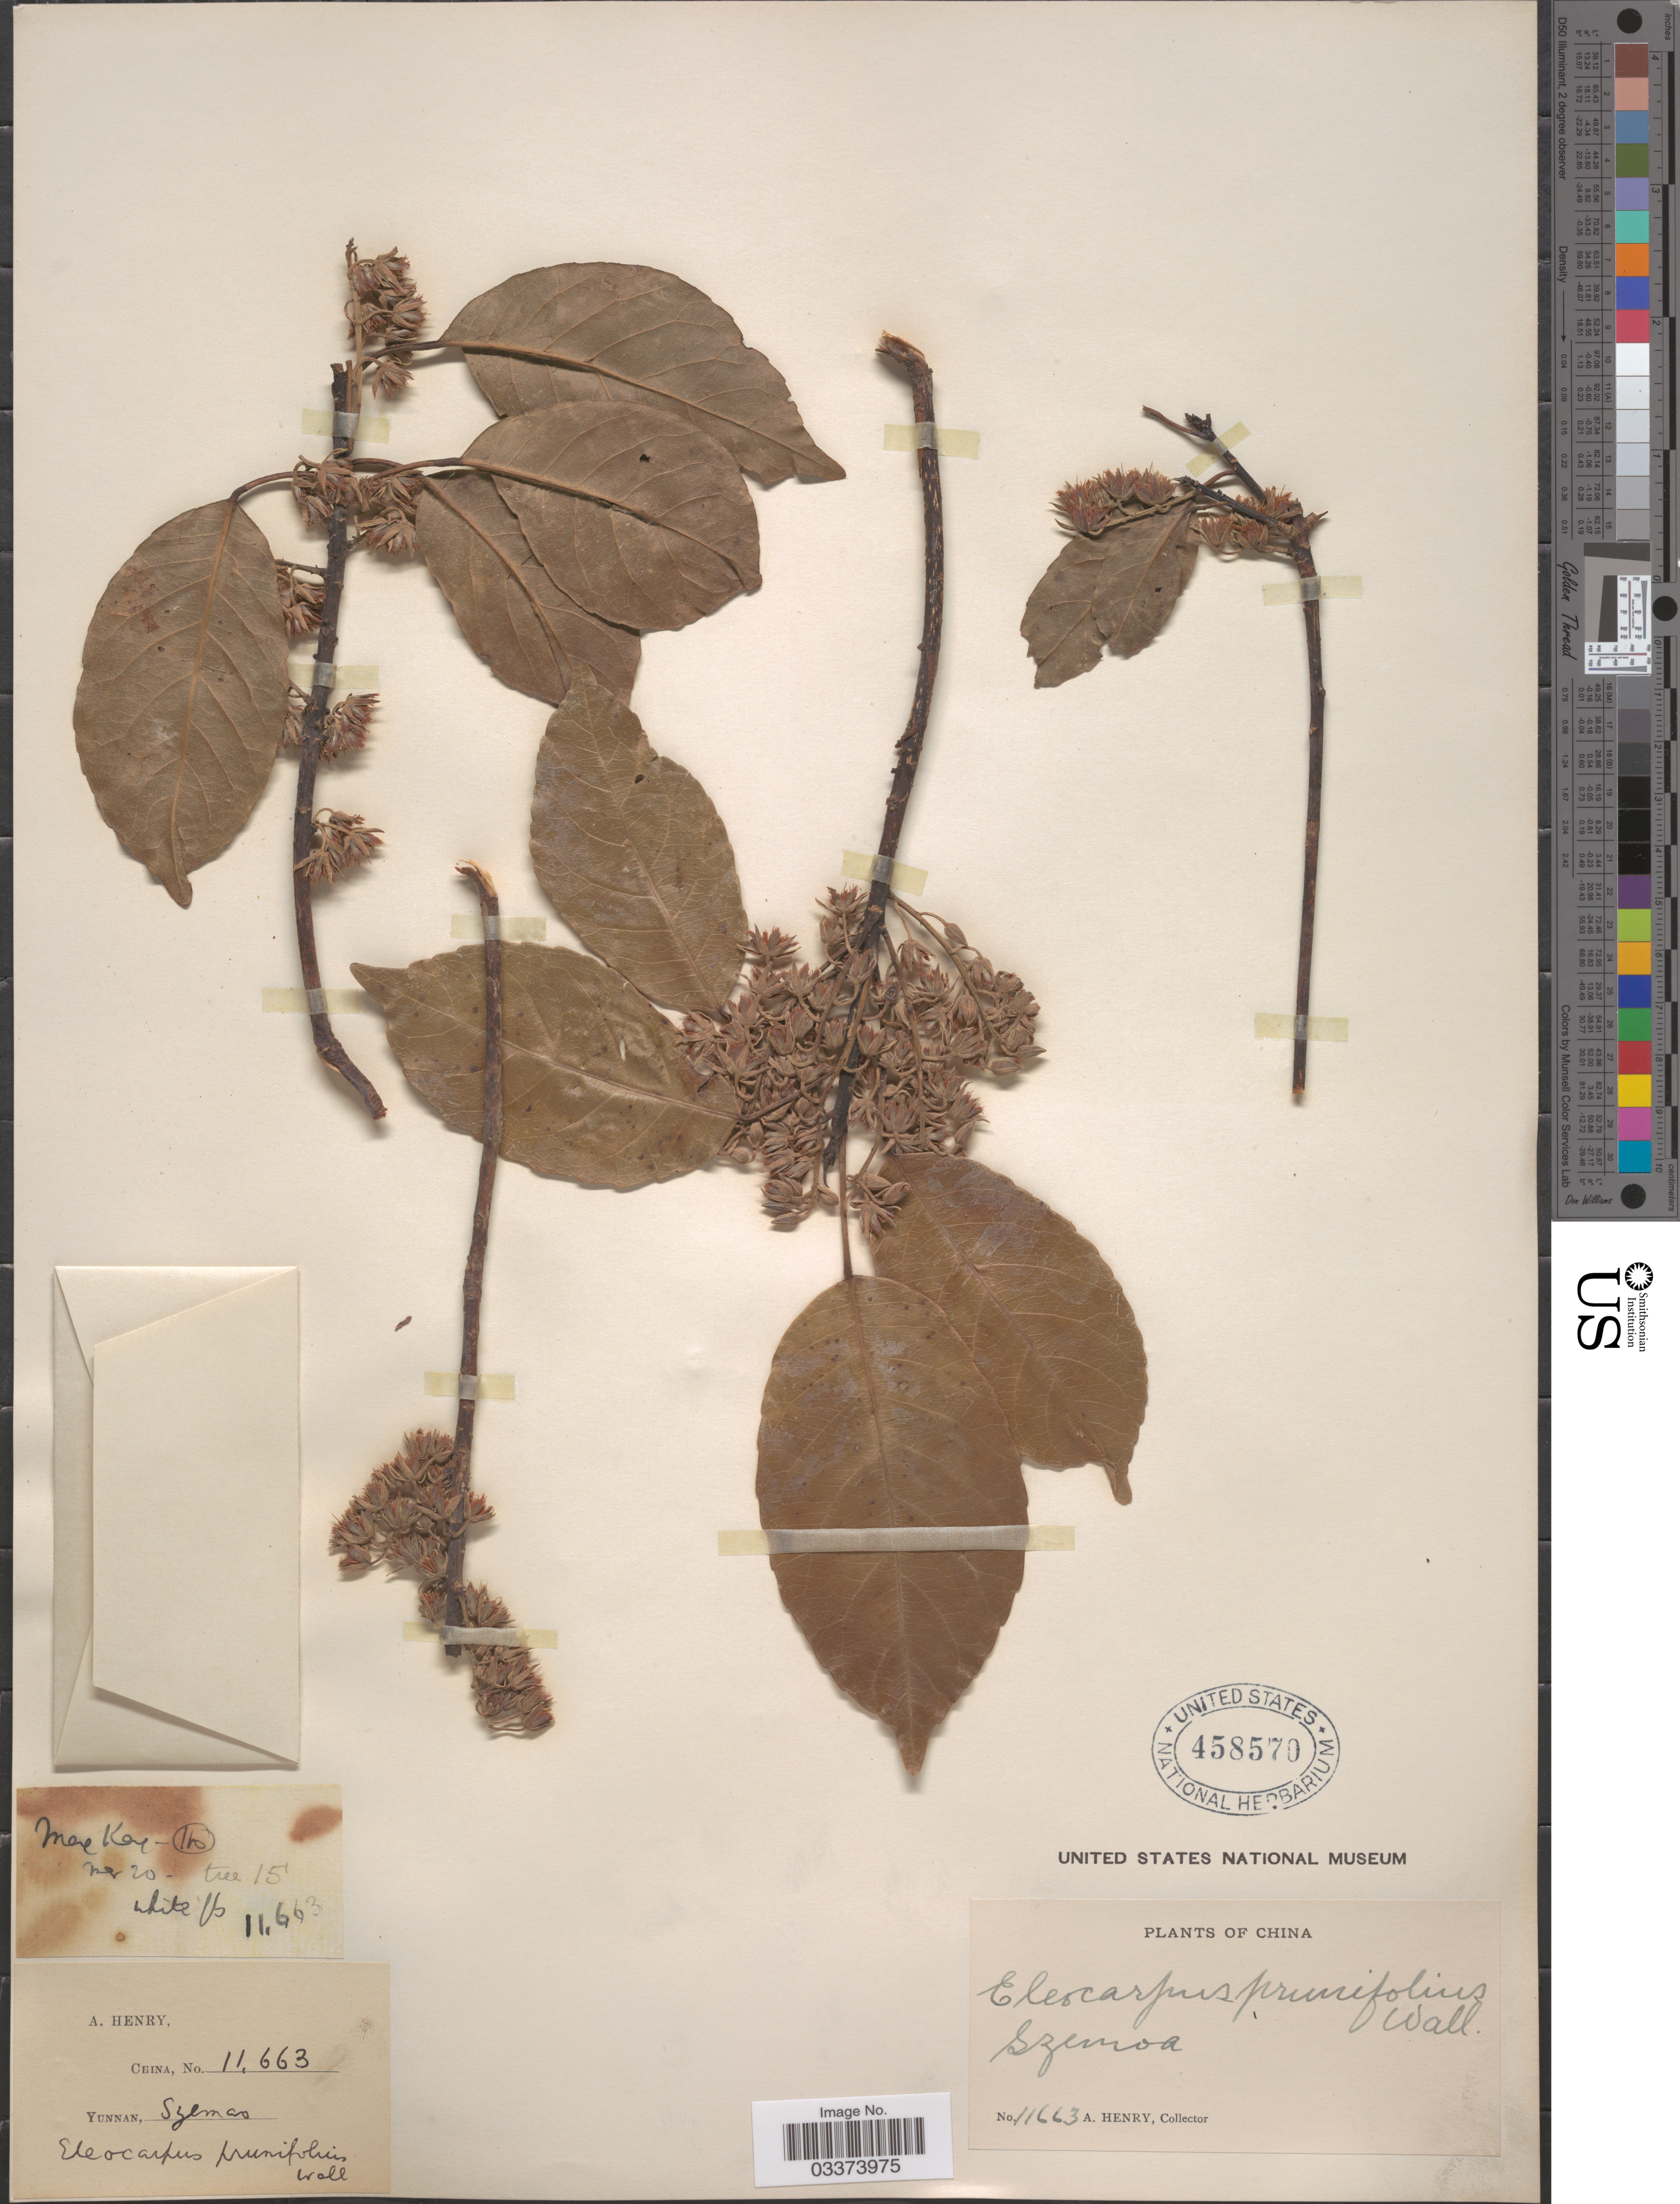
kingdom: Plantae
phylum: Tracheophyta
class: Magnoliopsida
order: Oxalidales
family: Elaeocarpaceae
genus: Elaeocarpus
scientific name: Elaeocarpus prunifolius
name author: Wall. ex K. Müller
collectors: A. Henry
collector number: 11663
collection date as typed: Transcribed d/m/y: /3/20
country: China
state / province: Yunnan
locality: Szemao. Mang Kang. Ho.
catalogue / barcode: US 458570